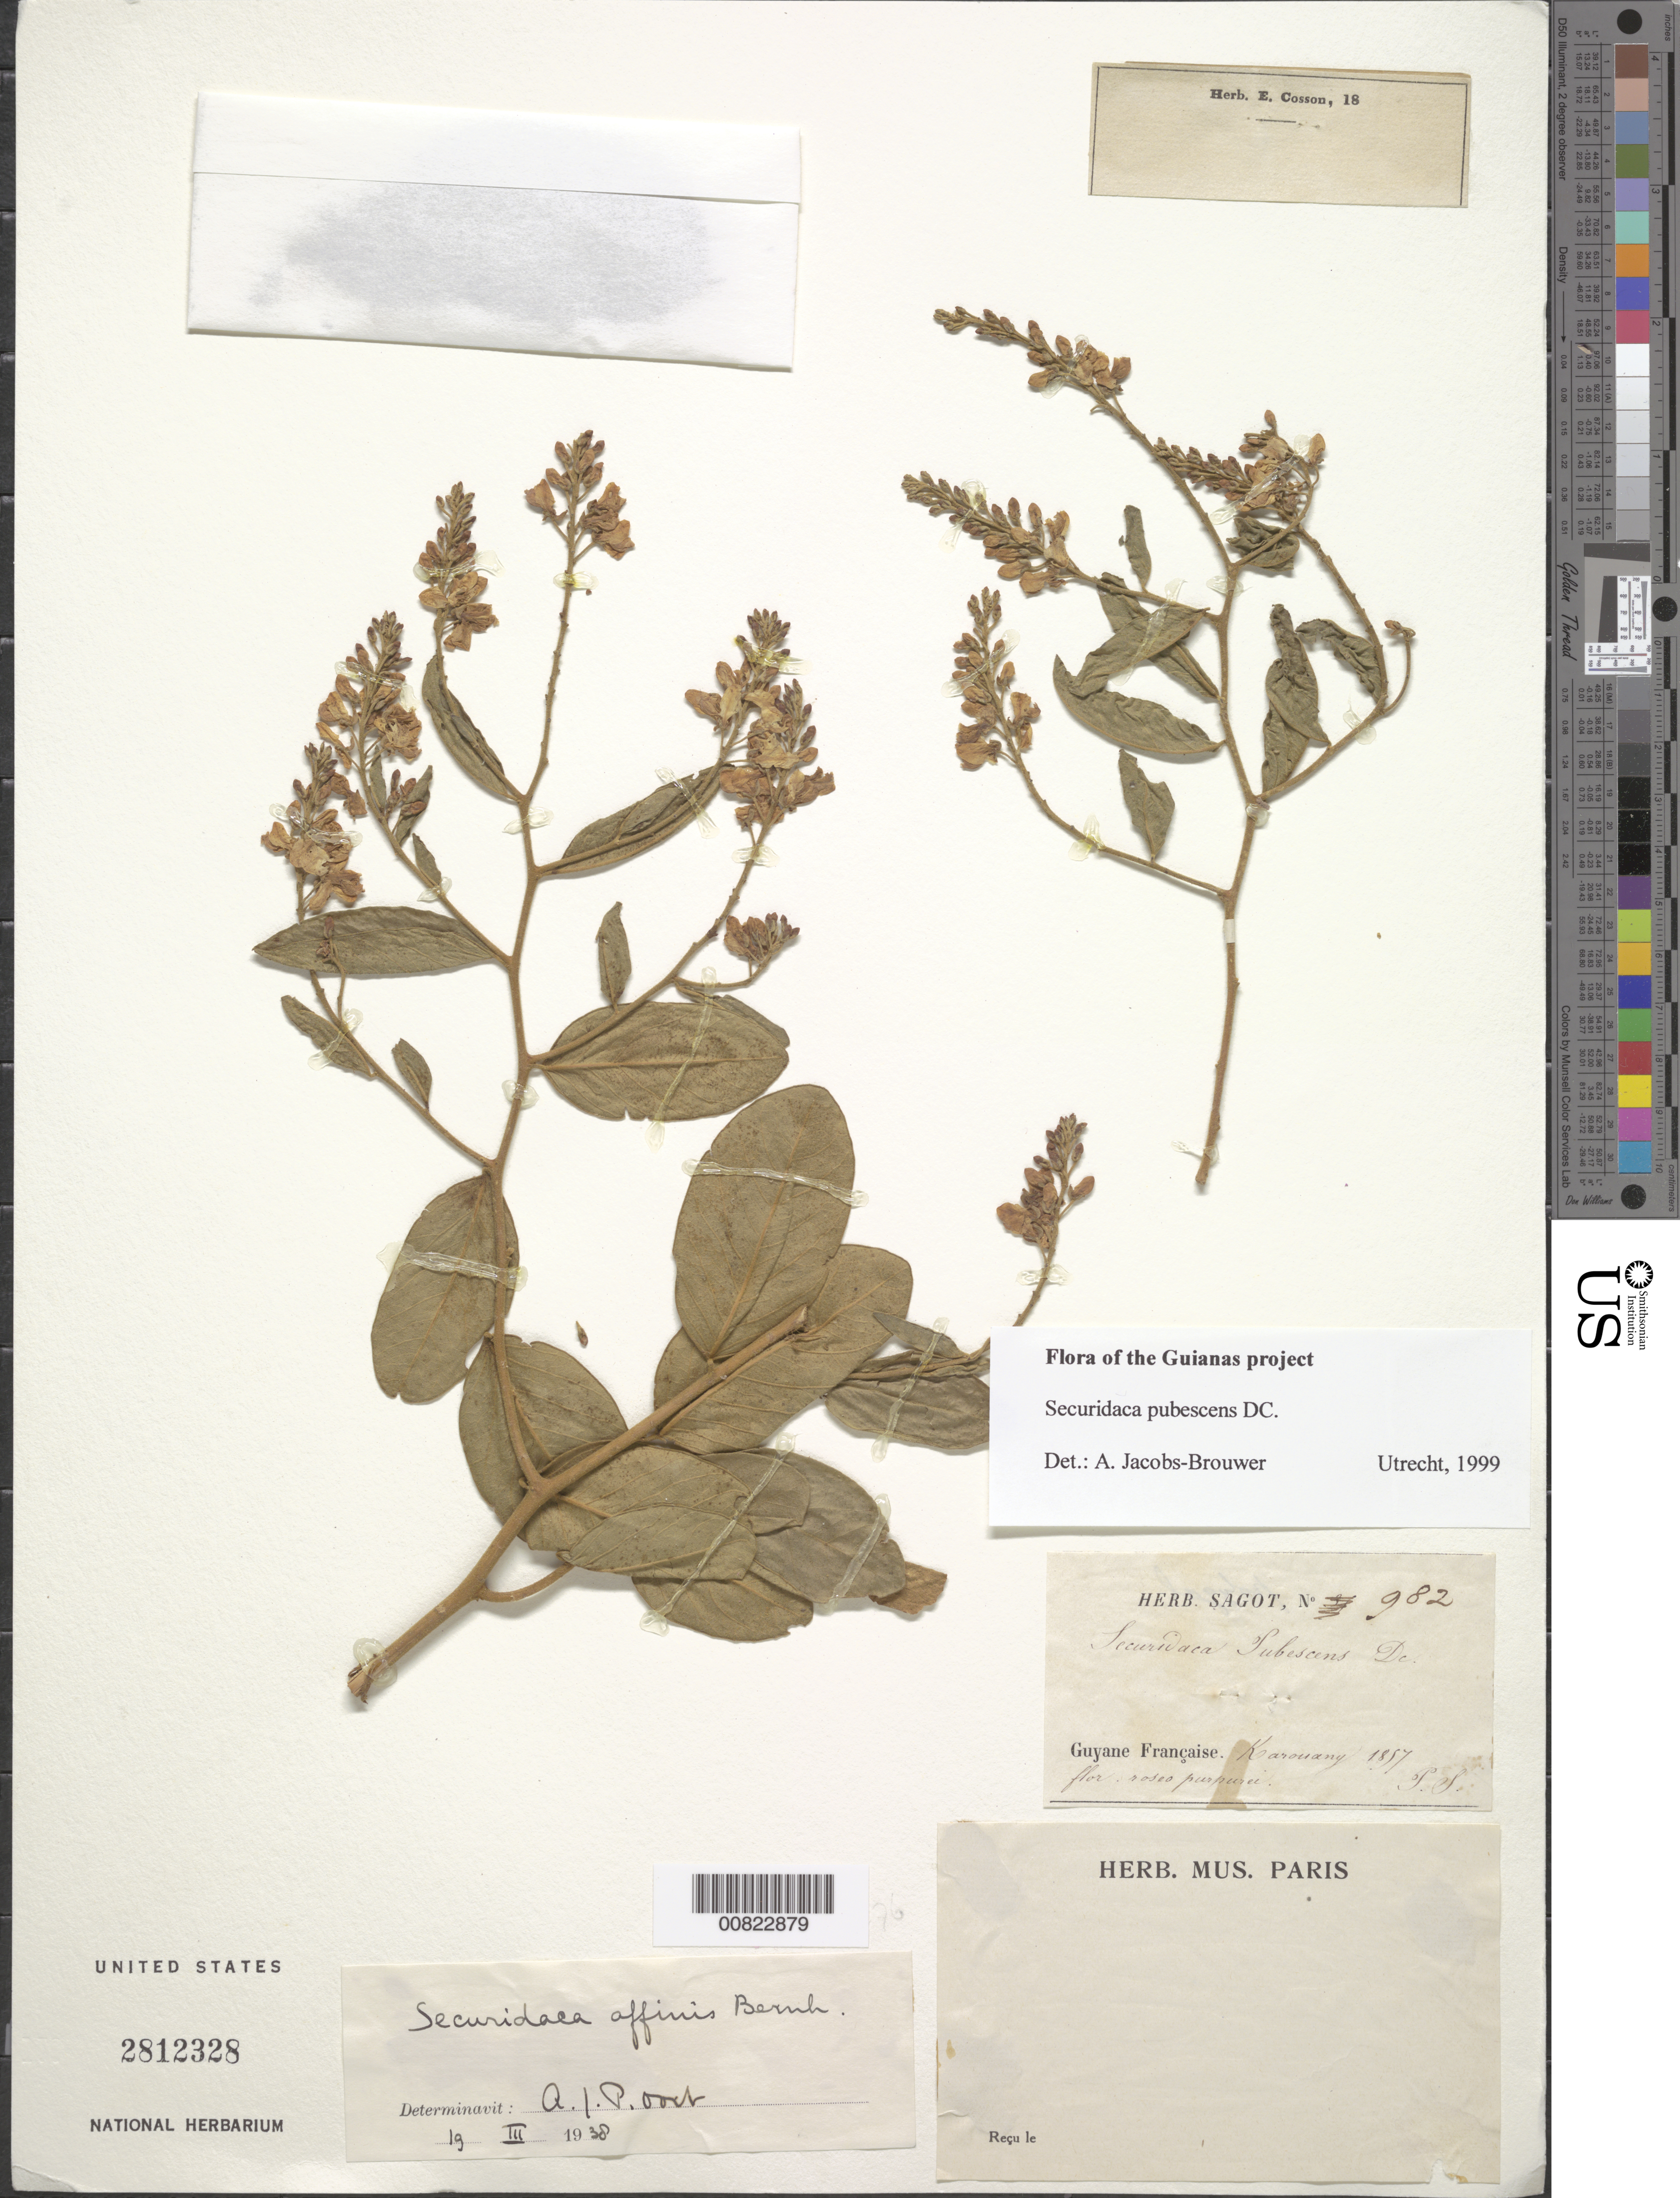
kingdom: Plantae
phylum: Tracheophyta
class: Magnoliopsida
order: Fabales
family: Polygalaceae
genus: Securidaca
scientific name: Securidaca pubescens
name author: DC.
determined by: Jacobs-Brouwer, A.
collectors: P. A. Sagot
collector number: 982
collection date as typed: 1857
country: French Guiana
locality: Karouany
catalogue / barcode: US 2812328